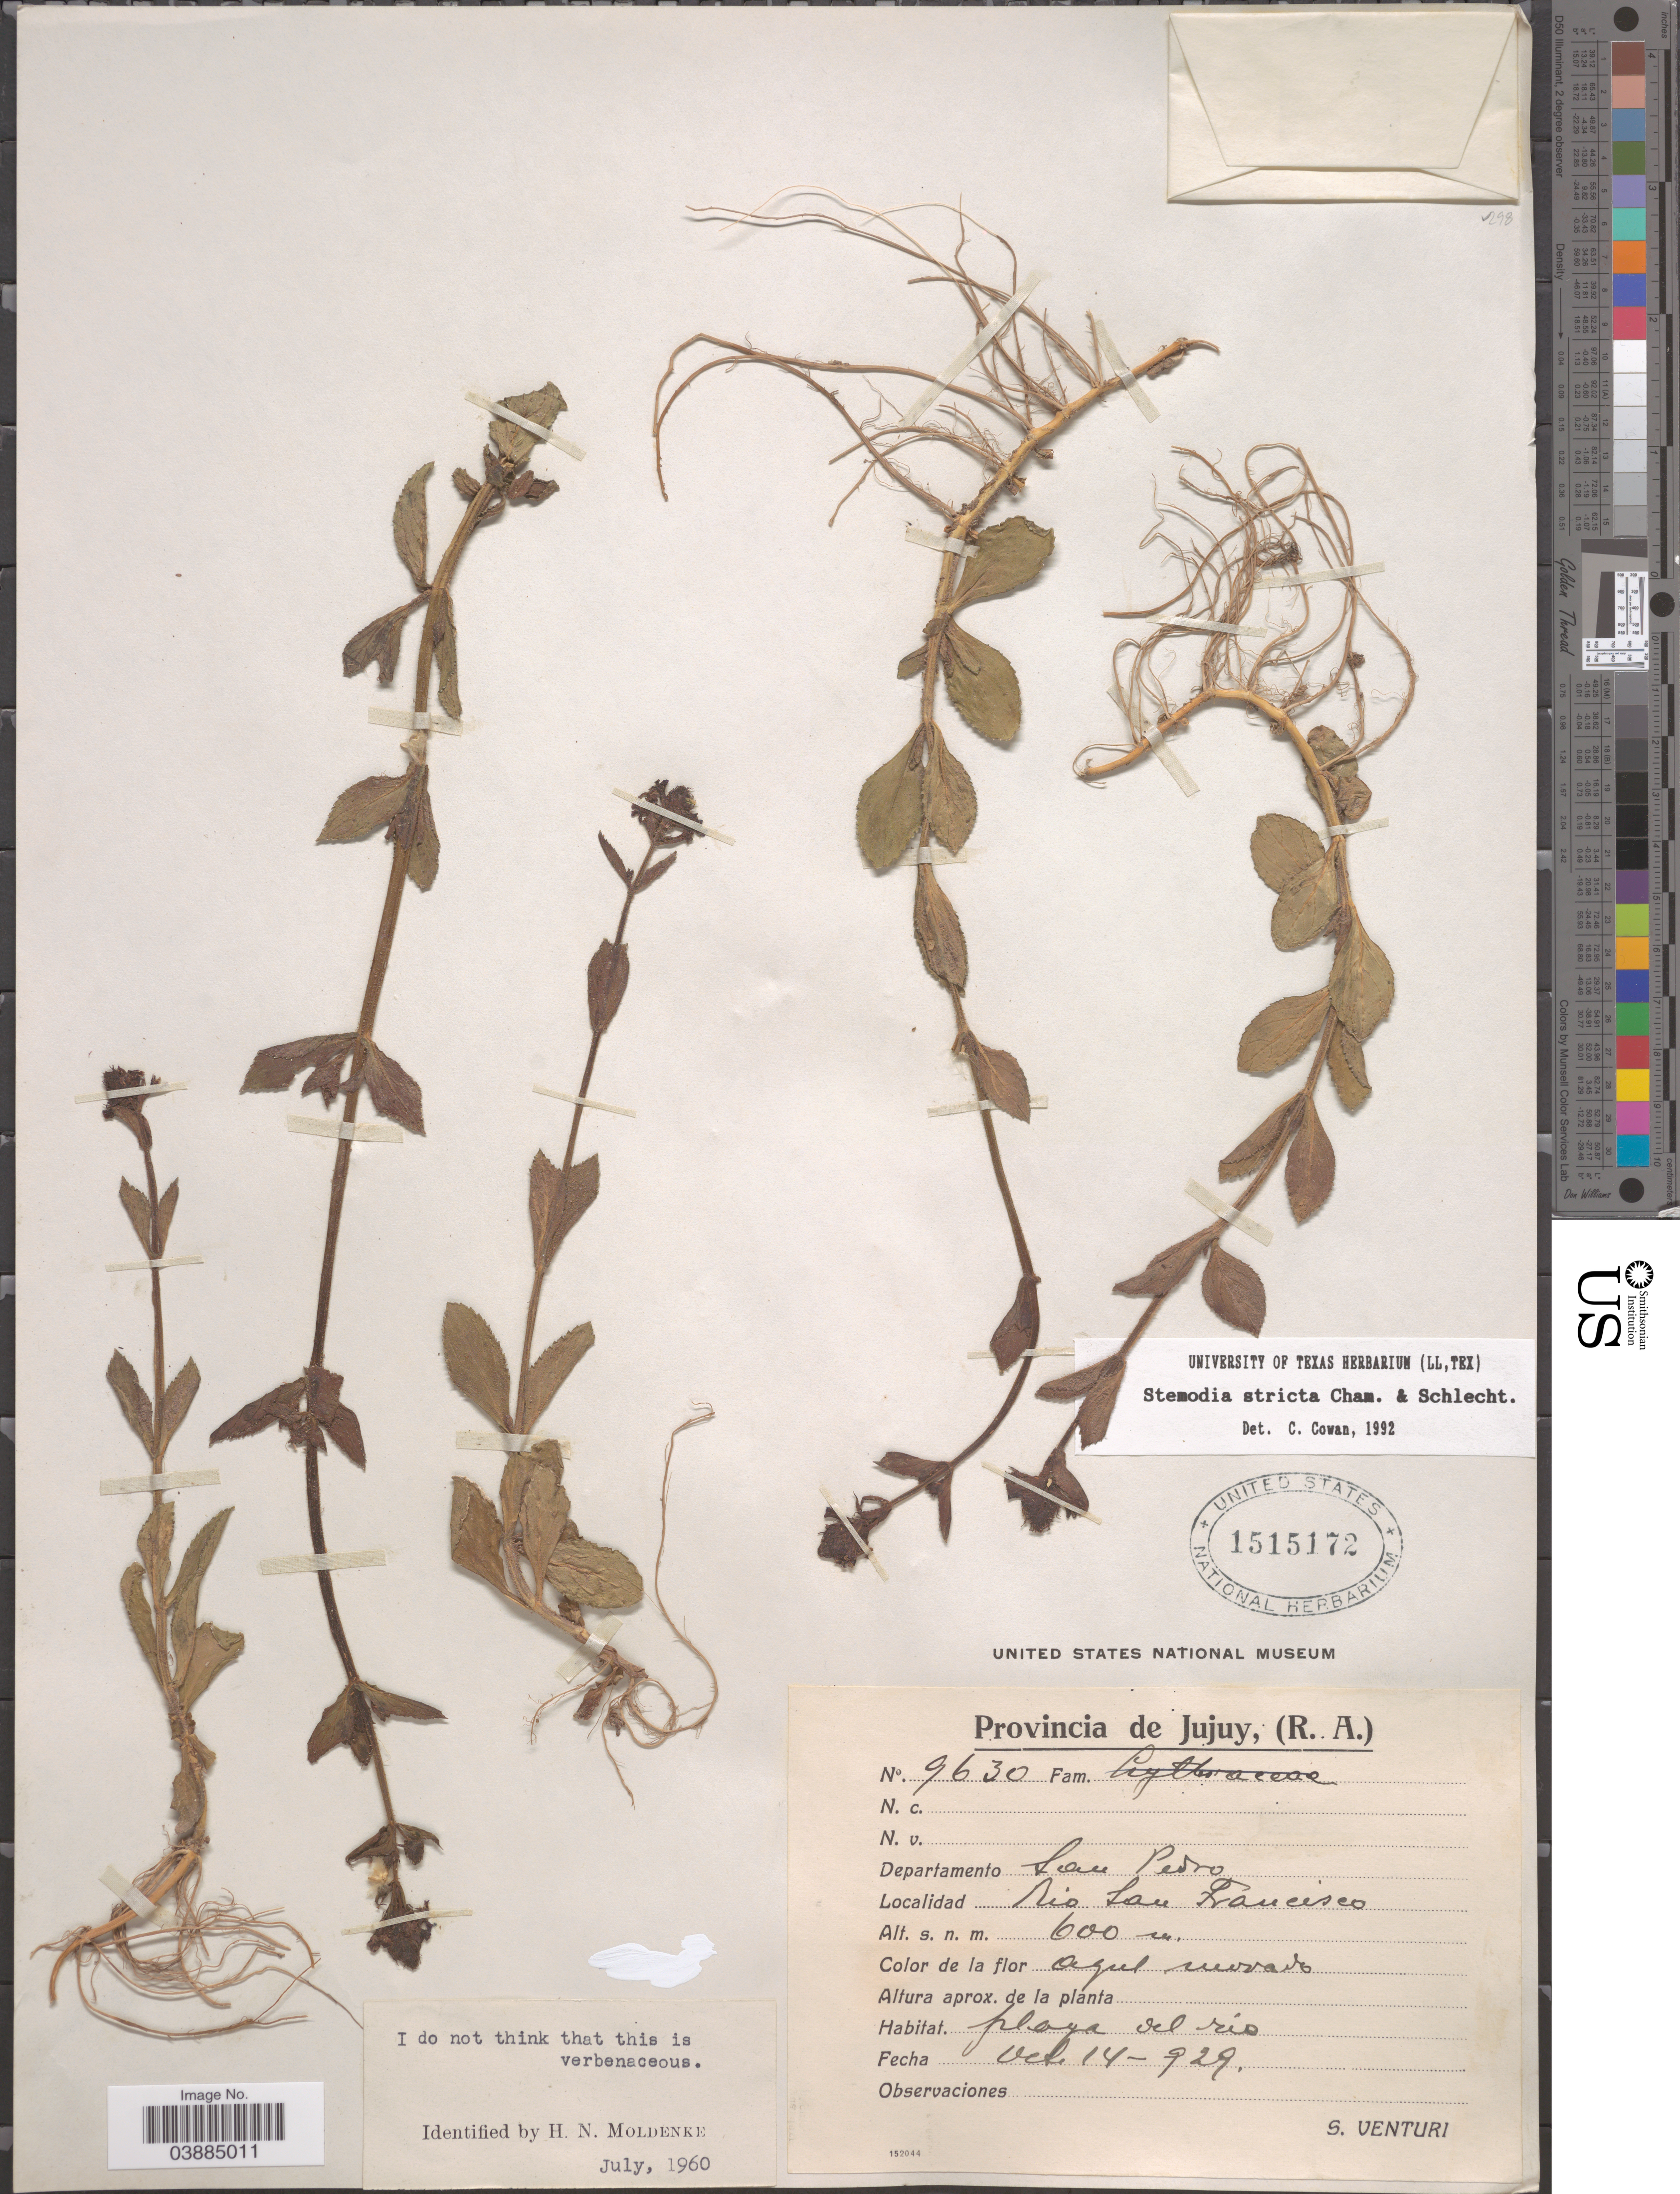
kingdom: Plantae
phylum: Tracheophyta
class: Magnoliopsida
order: Lamiales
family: Plantaginaceae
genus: Stemodia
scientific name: Stemodia stricta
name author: Cham. & Schltdl.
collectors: S. Venturi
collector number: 9630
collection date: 1929-10-14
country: Argentina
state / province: Jujuy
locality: Departamento San Pedro. Rio San Francisco.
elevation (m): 600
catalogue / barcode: US 1515172